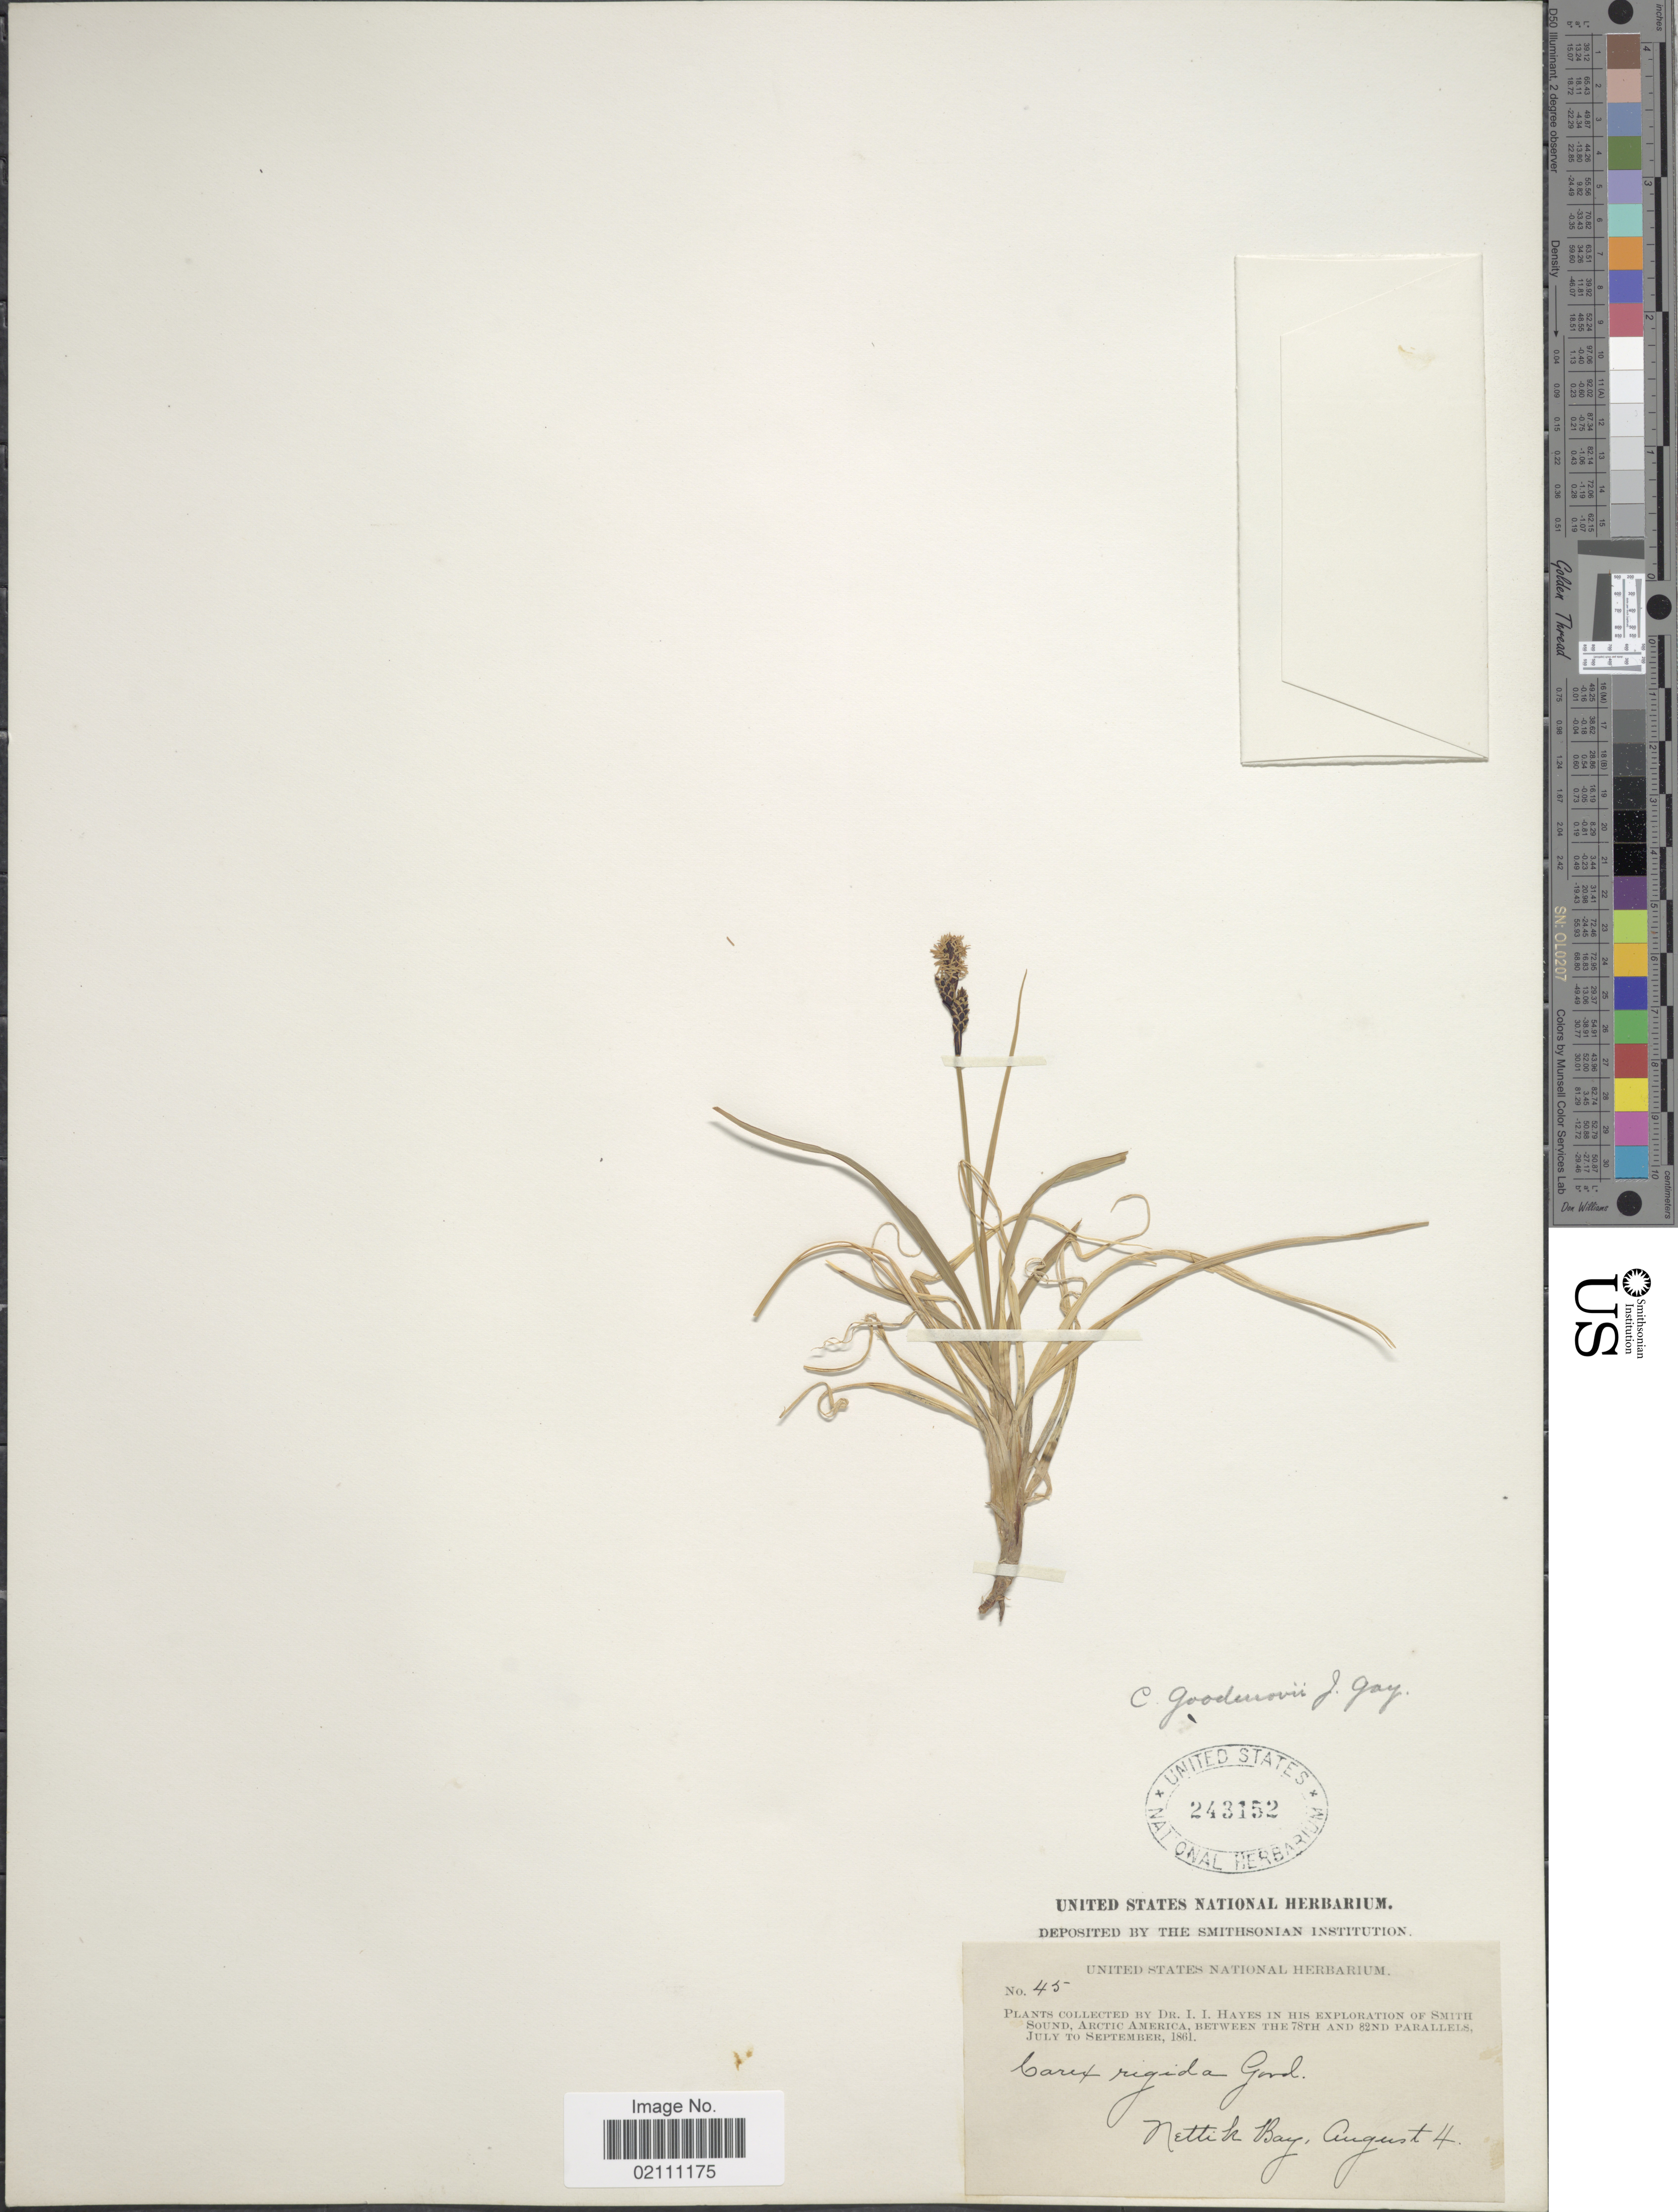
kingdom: Plantae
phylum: Tracheophyta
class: Liliopsida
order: Poales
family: Cyperaceae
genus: Carex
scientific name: Carex nigra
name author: (L.) Reichard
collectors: I. I. Hayes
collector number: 45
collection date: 1861-08-04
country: United States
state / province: Alaska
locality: Nettik Bay, between Smith Sound, Arctic America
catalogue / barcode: US 243152